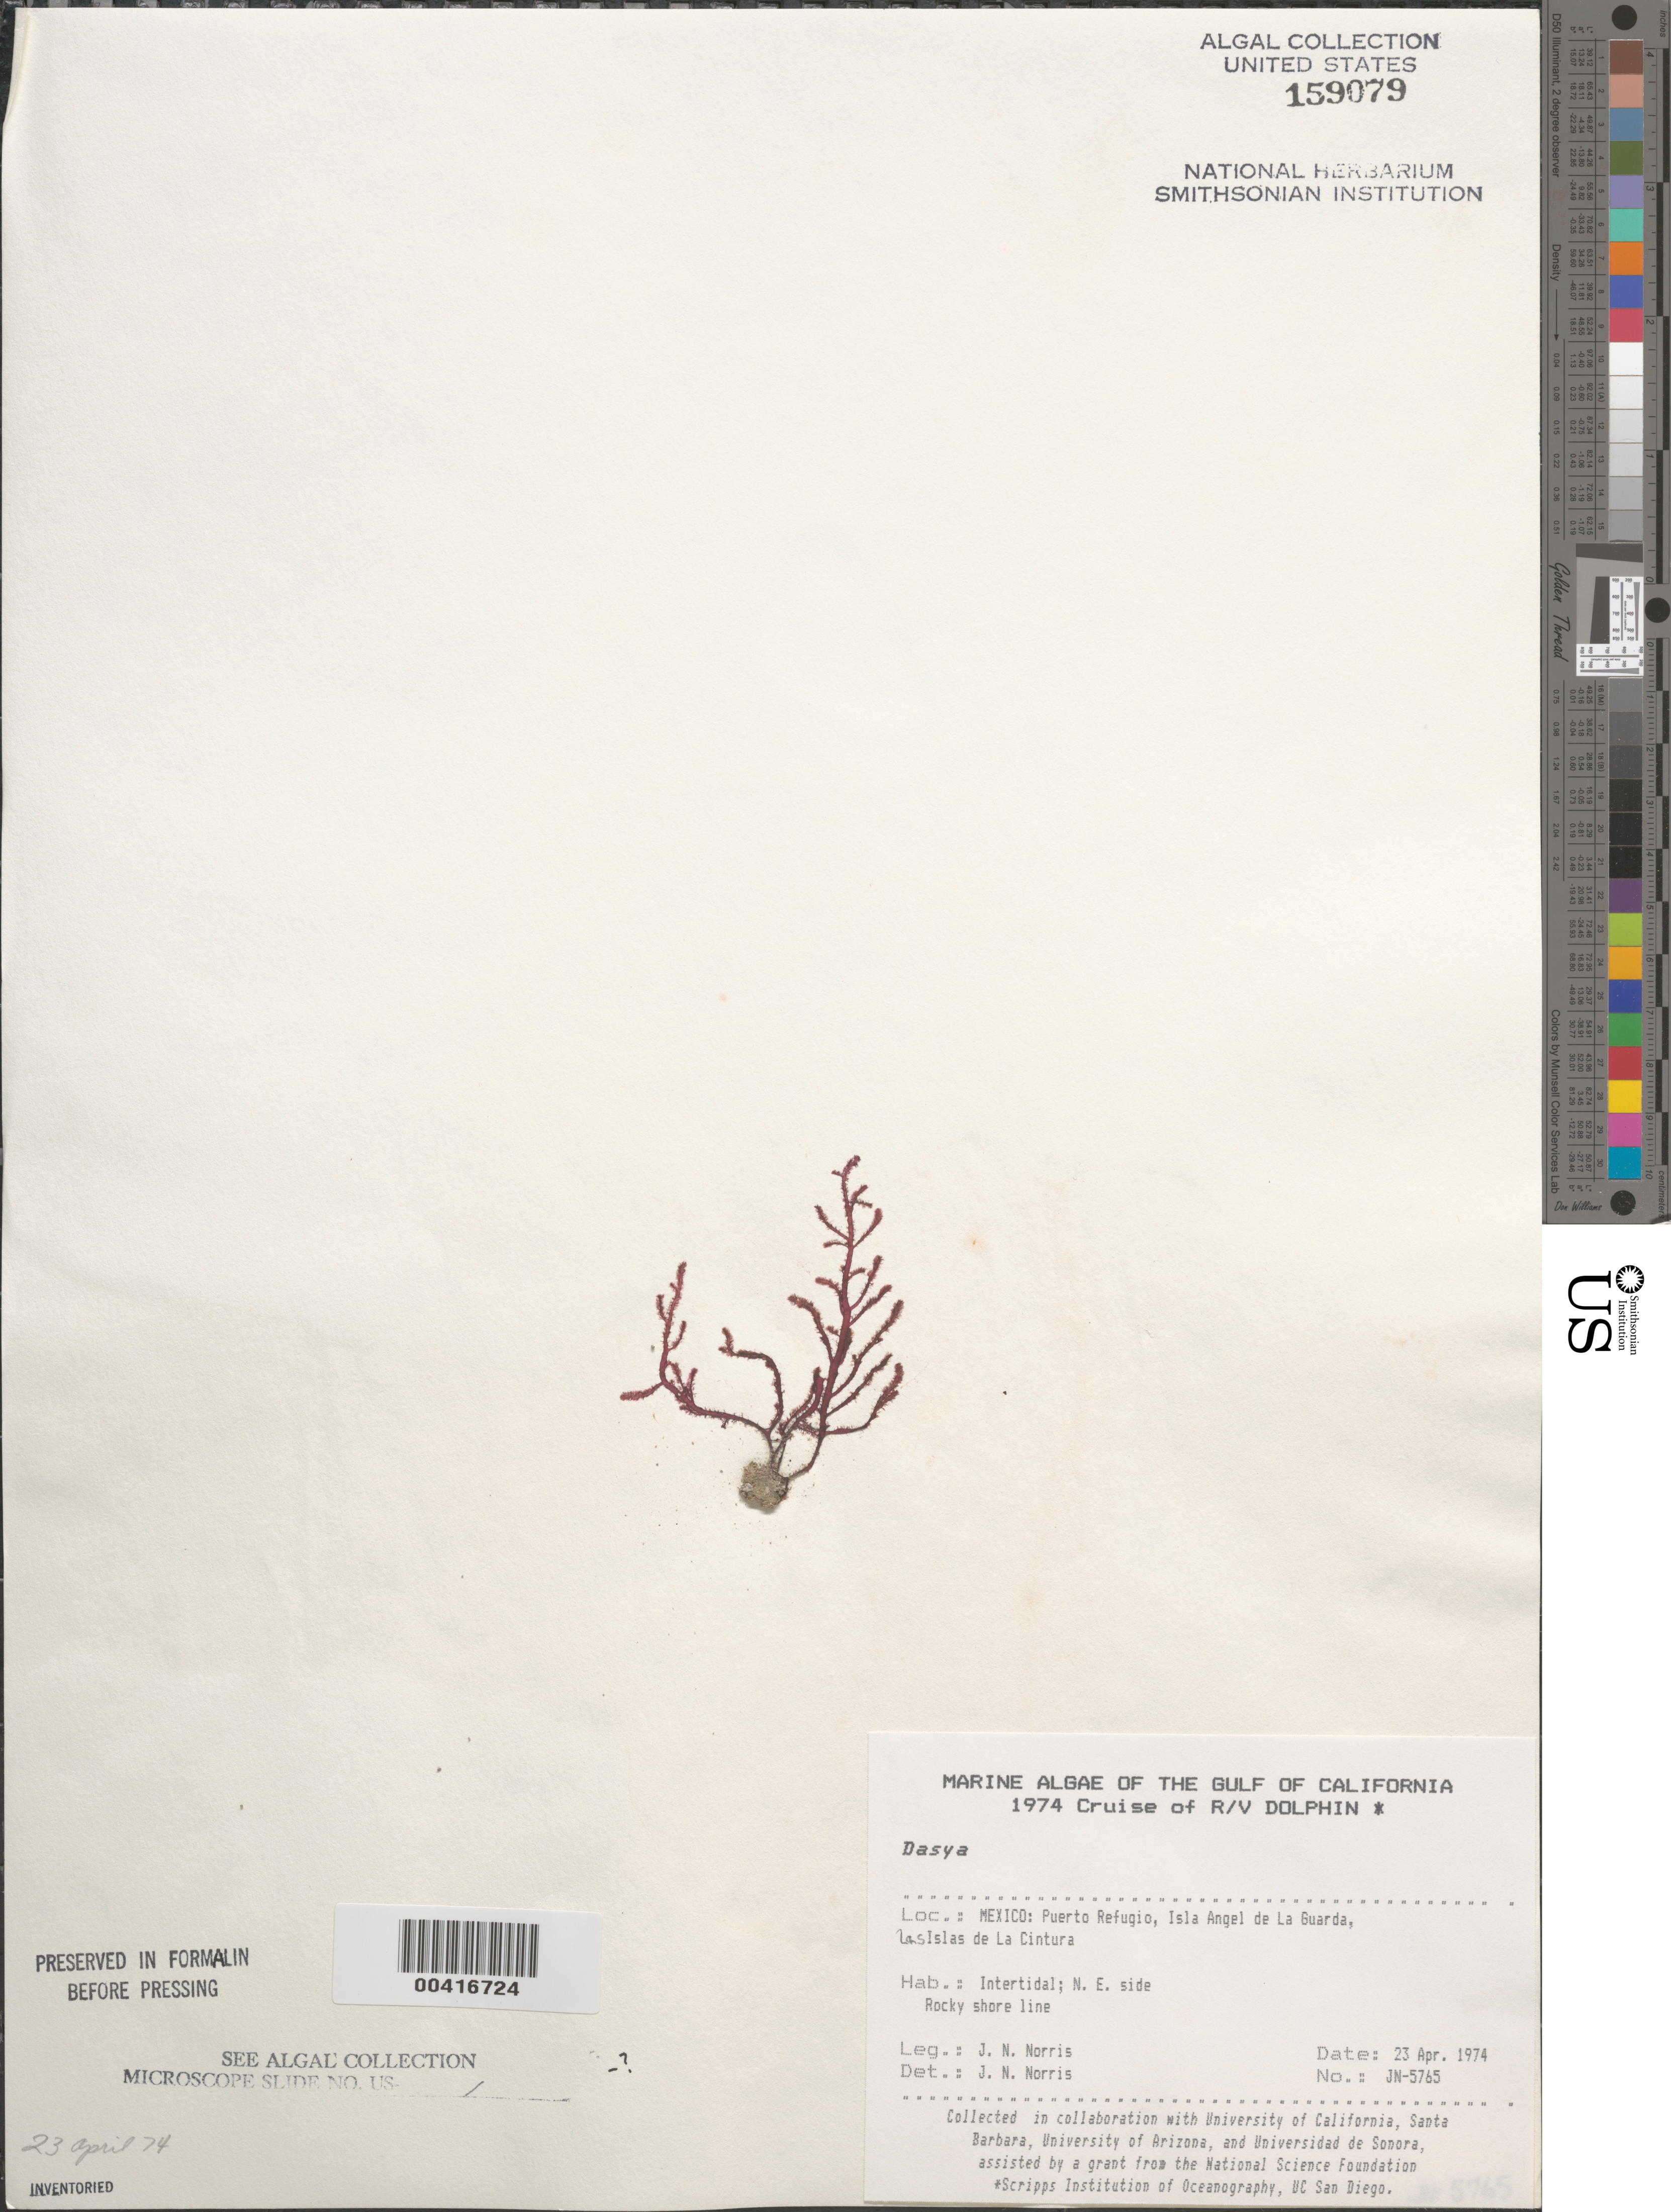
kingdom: Plantae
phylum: Rhodophyta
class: Florideophyceae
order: Ceramiales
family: Dasyaceae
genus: Dasya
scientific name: Dasya sp.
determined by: Norris, James N.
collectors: J. N. Norris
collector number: JN-5765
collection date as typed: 23 Apr 1974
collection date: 1974-04-23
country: Mexico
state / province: Baja California Norte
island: Isla Angel de la Guarda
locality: Puerto Refugio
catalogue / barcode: US 159079